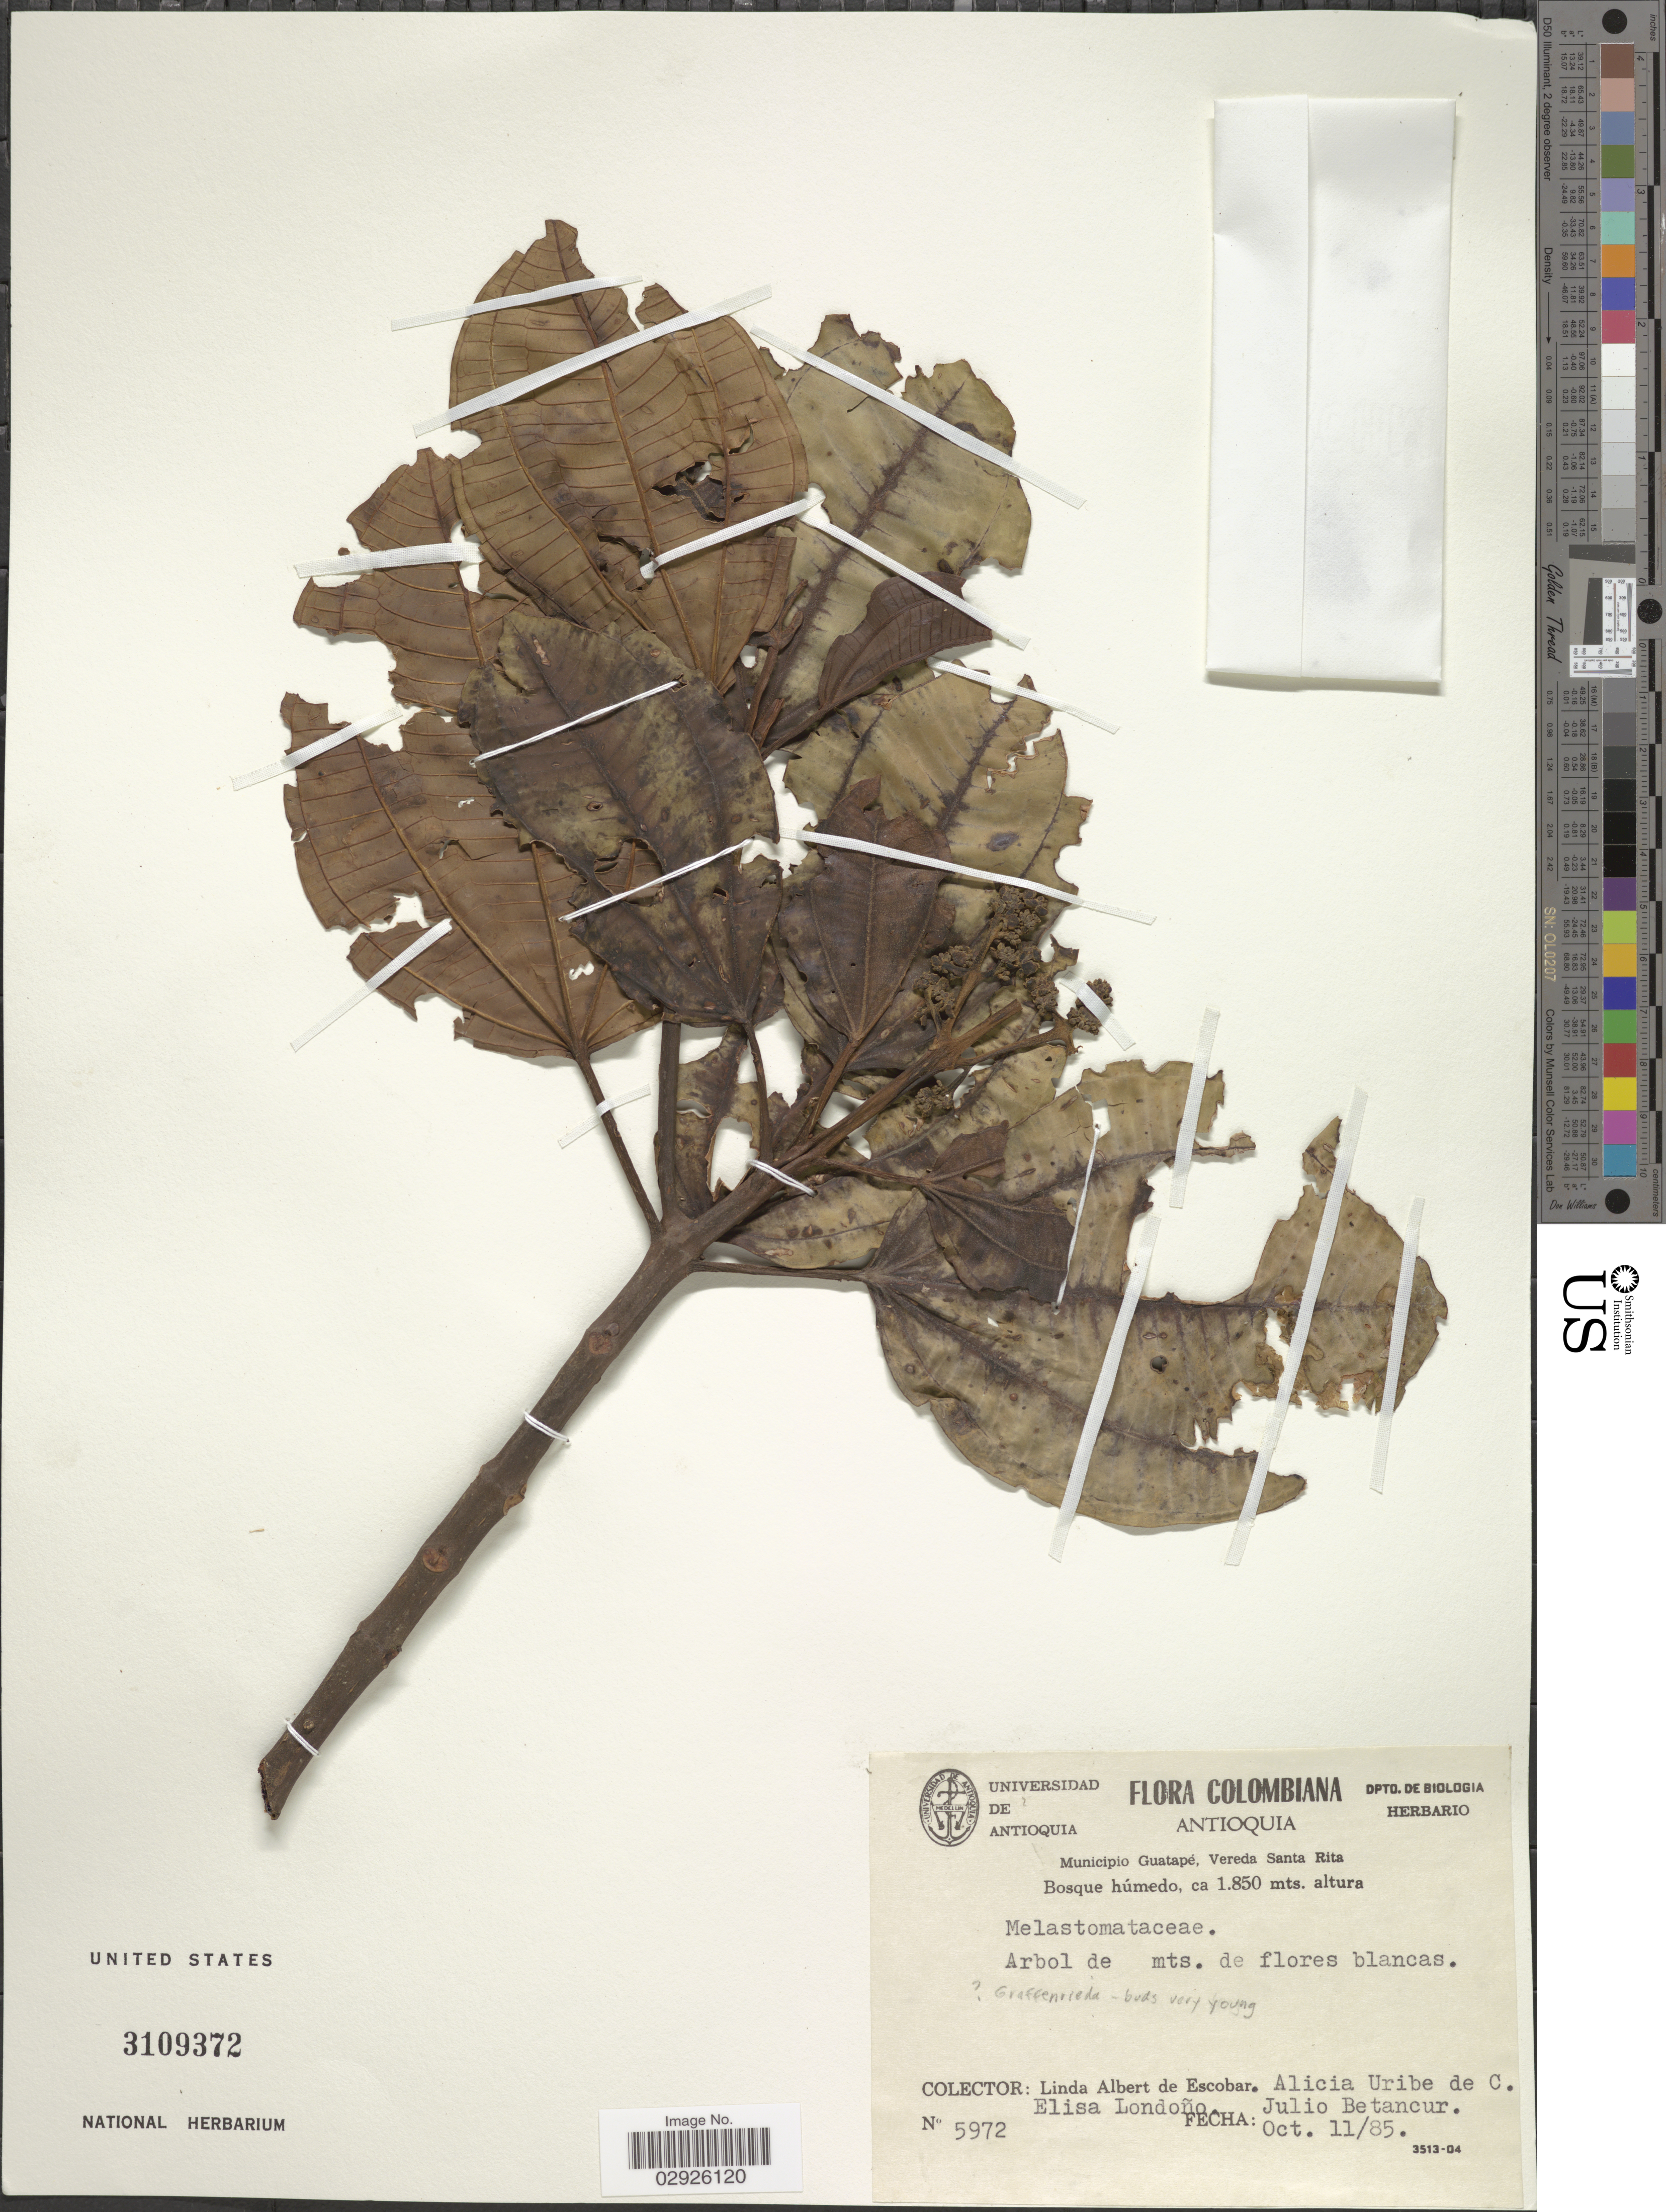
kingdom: Plantae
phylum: Tracheophyta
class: Magnoliopsida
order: Myrtales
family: Melastomataceae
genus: Graffenrieda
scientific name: Graffenrieda sp.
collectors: L. K. de Escobar, A. Uribe, E. Londono & J. Betancur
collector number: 5972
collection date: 1985-10-11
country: Colombia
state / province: Antioquia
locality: Municipio Guatapé, Vereda Santa Rita.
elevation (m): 1850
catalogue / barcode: US 3109372